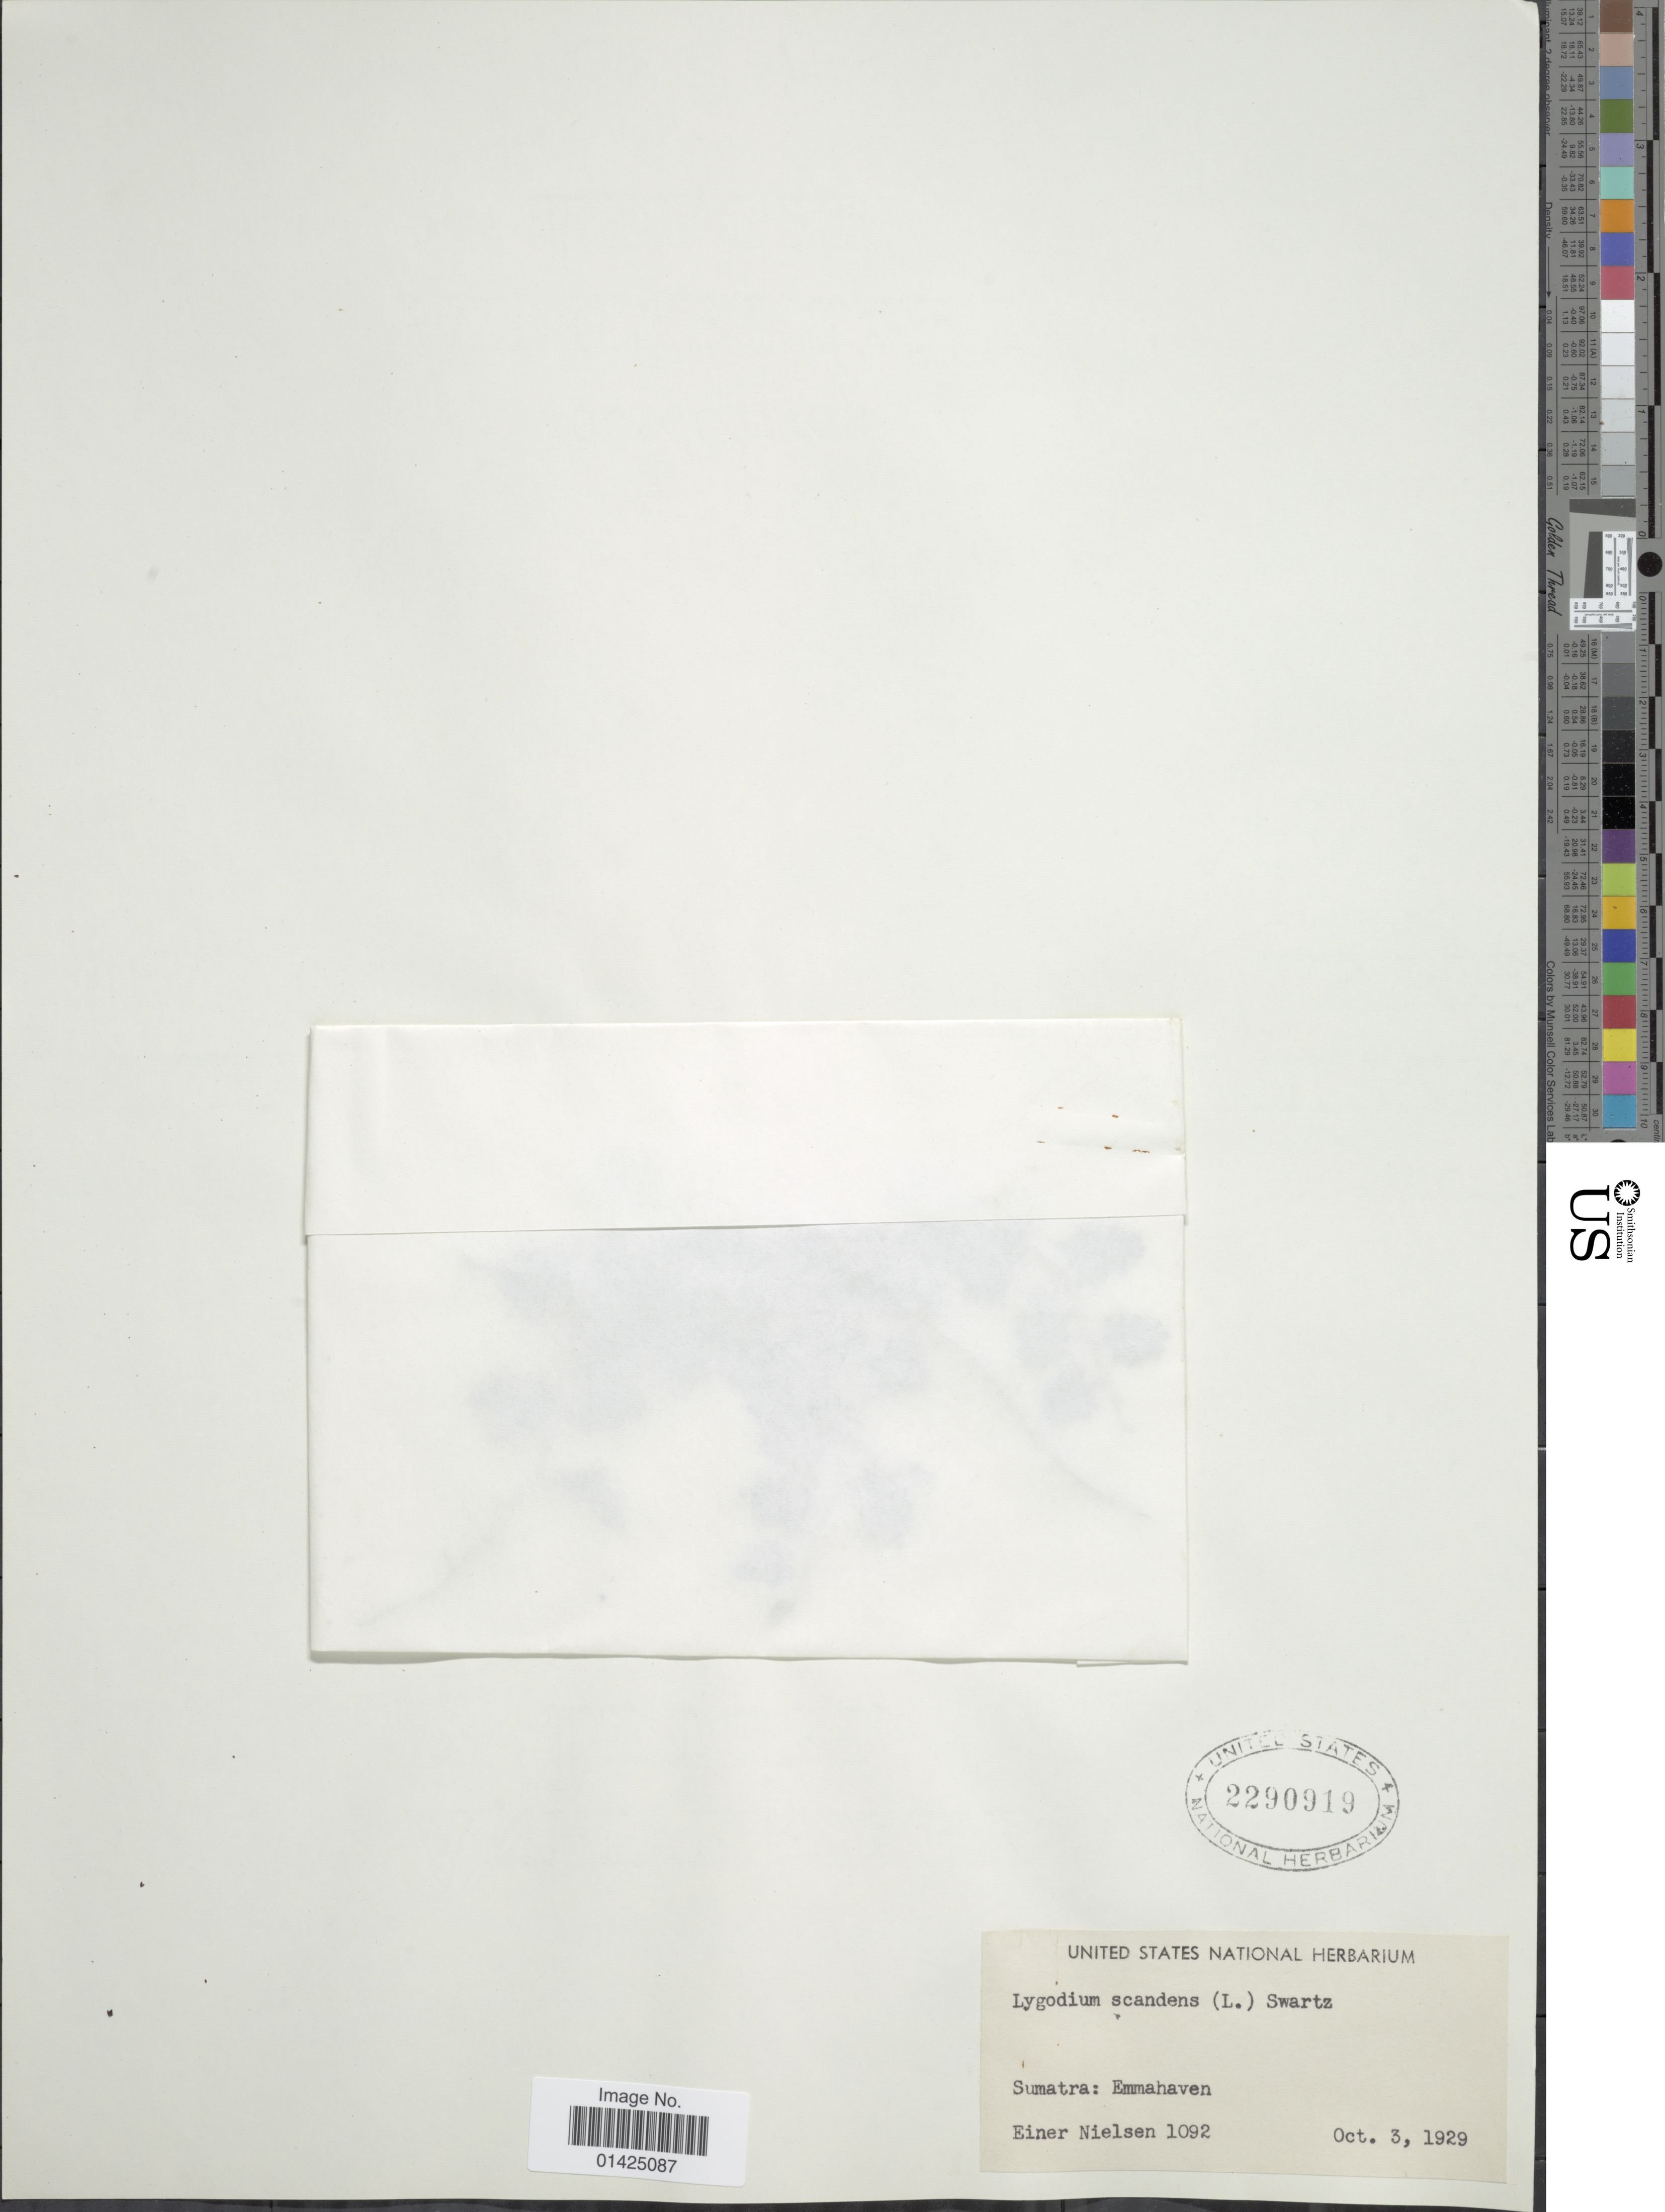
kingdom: Plantae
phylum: Tracheophyta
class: Polypodiopsida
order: Schizaeales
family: Lygodiaceae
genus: Lygodium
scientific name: Lygodium microphyllum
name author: (Cav.) R. Br.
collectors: E. Nielsen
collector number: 1092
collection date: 1929-10-03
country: Indonesia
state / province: Sumatra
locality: Emmahaven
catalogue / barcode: US 2290919